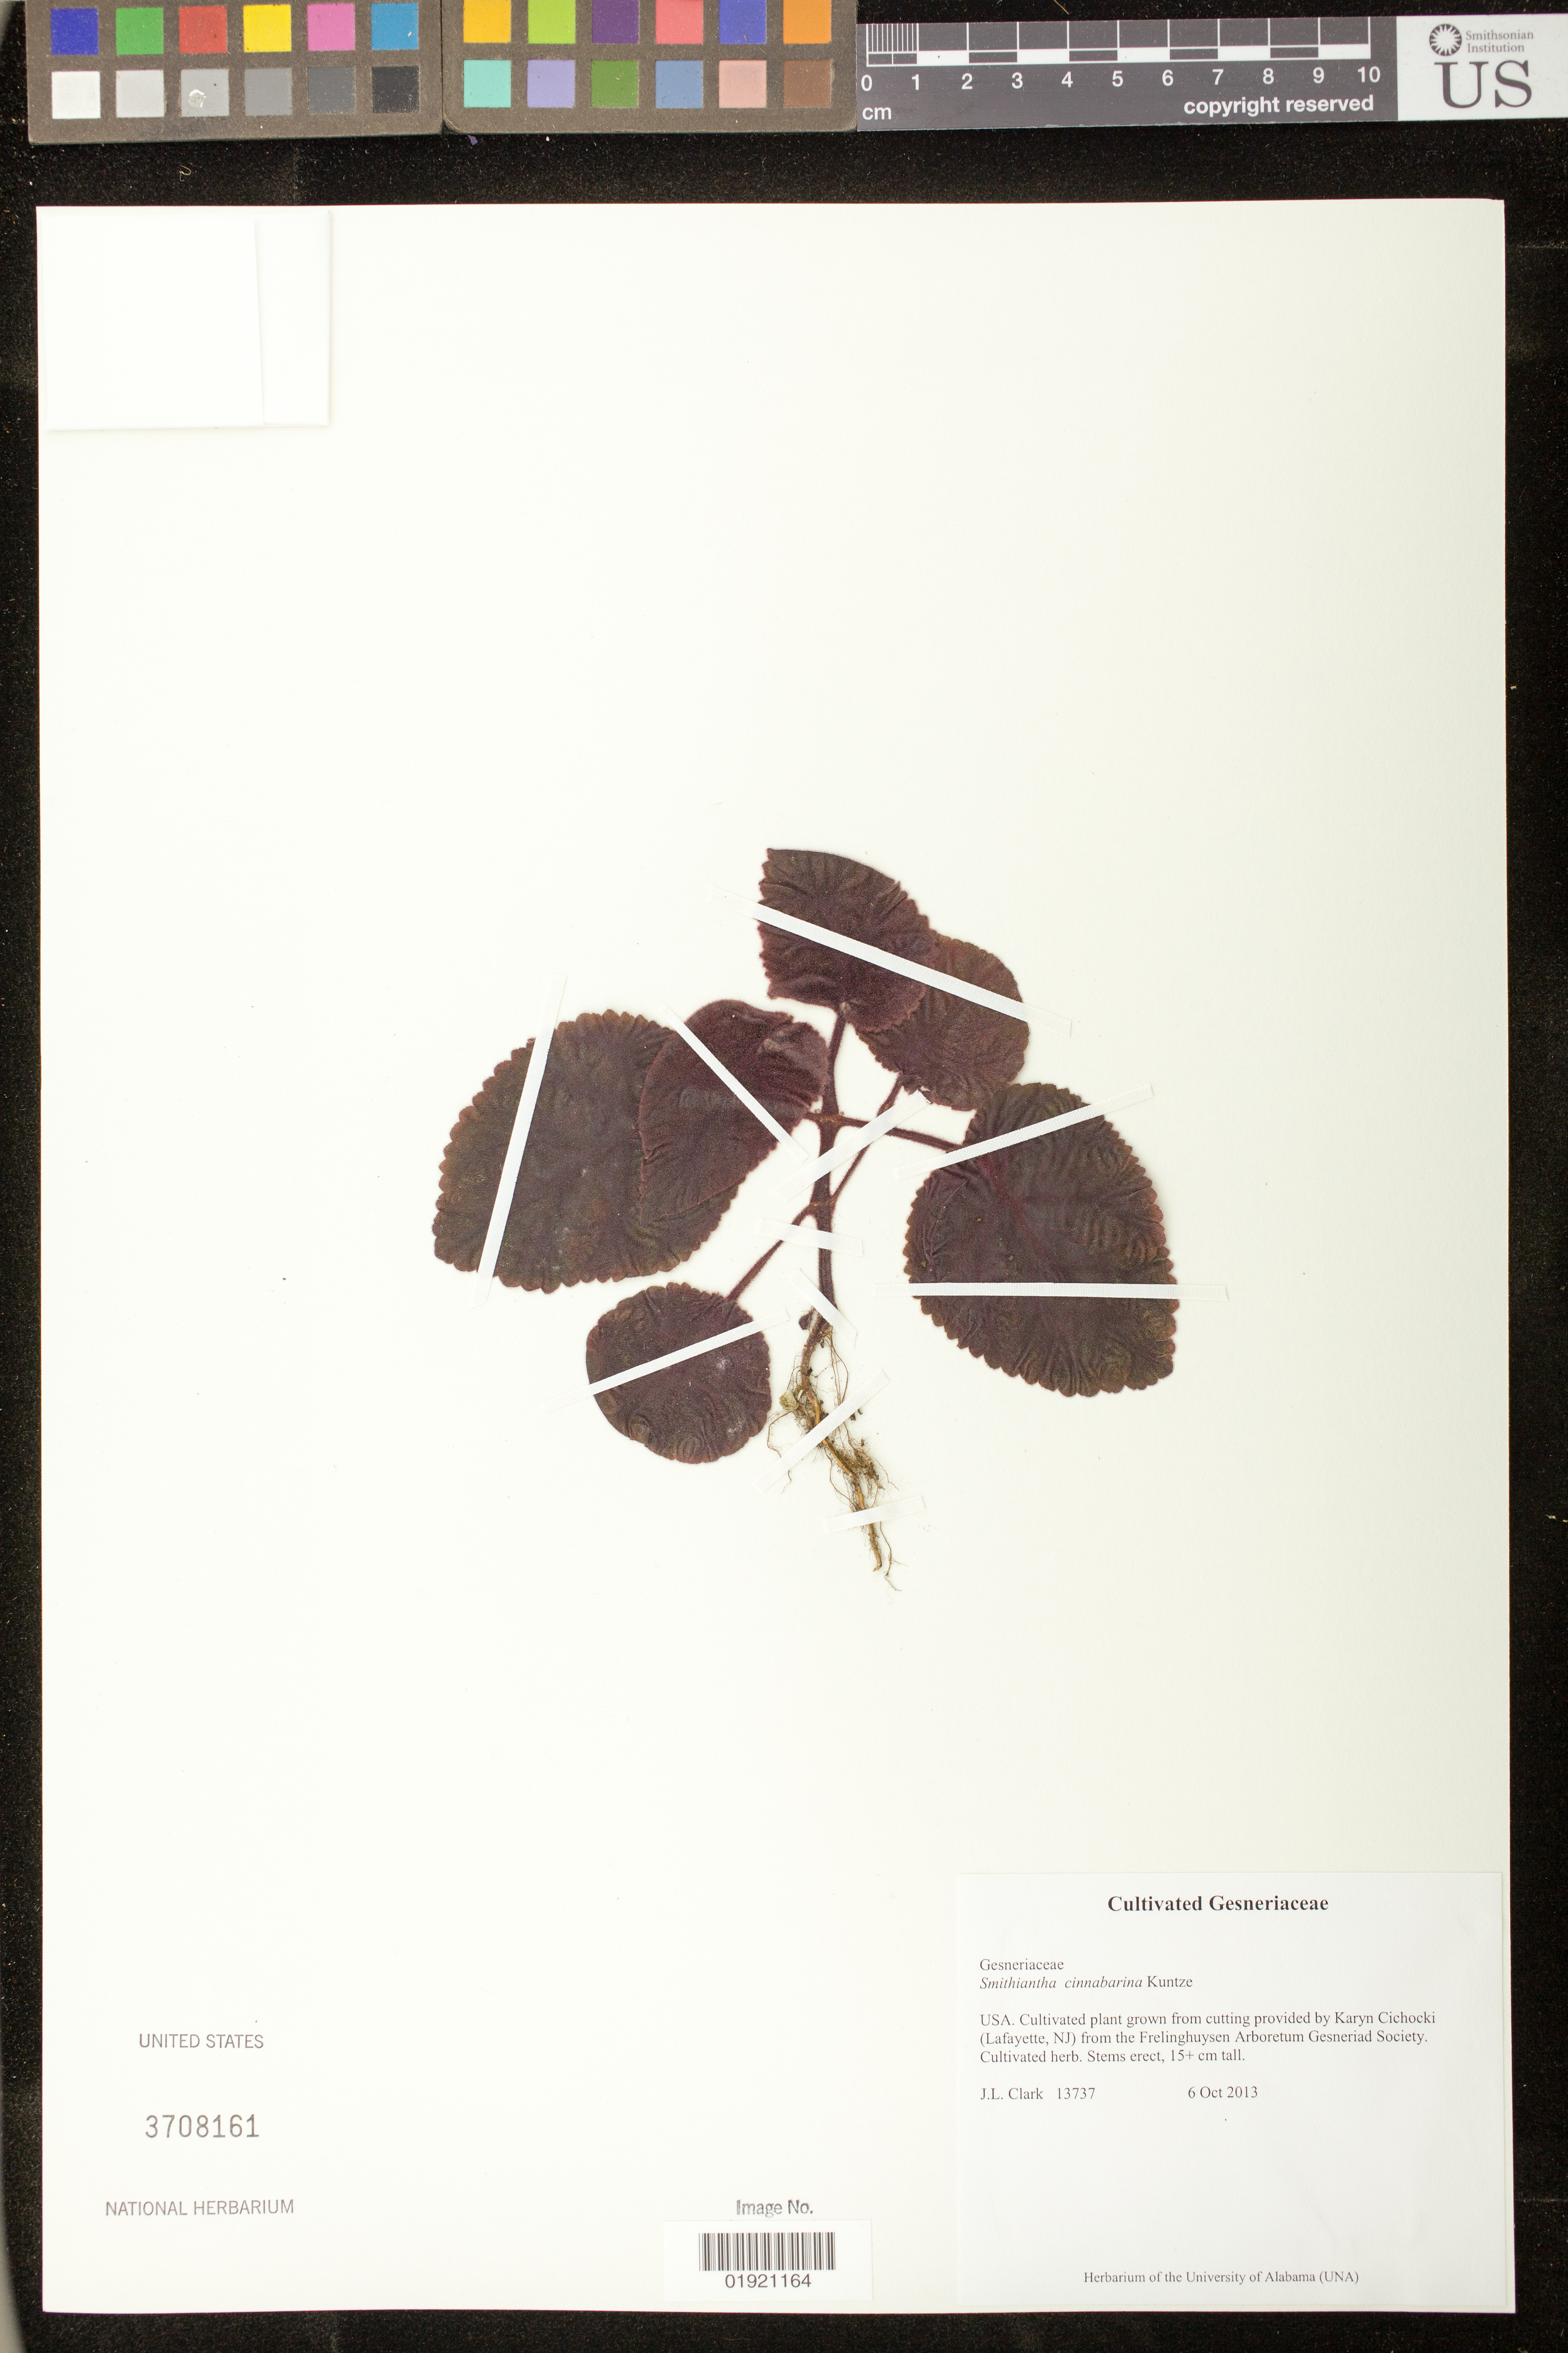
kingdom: Plantae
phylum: Tracheophyta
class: Magnoliopsida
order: Lamiales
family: Gesneriaceae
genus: Smithiantha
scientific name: Smithiantha cinnabarina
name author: (Linden) Kuntze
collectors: J. L. Clark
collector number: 13737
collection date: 2013-10-06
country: United States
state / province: New Jersey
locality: Cultivated plant grown from cutting provided by karyn Cichocki (Lafayette, NJ) from the Frelinghuysen Arboretum Gesneriad Society.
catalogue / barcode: US 3708161